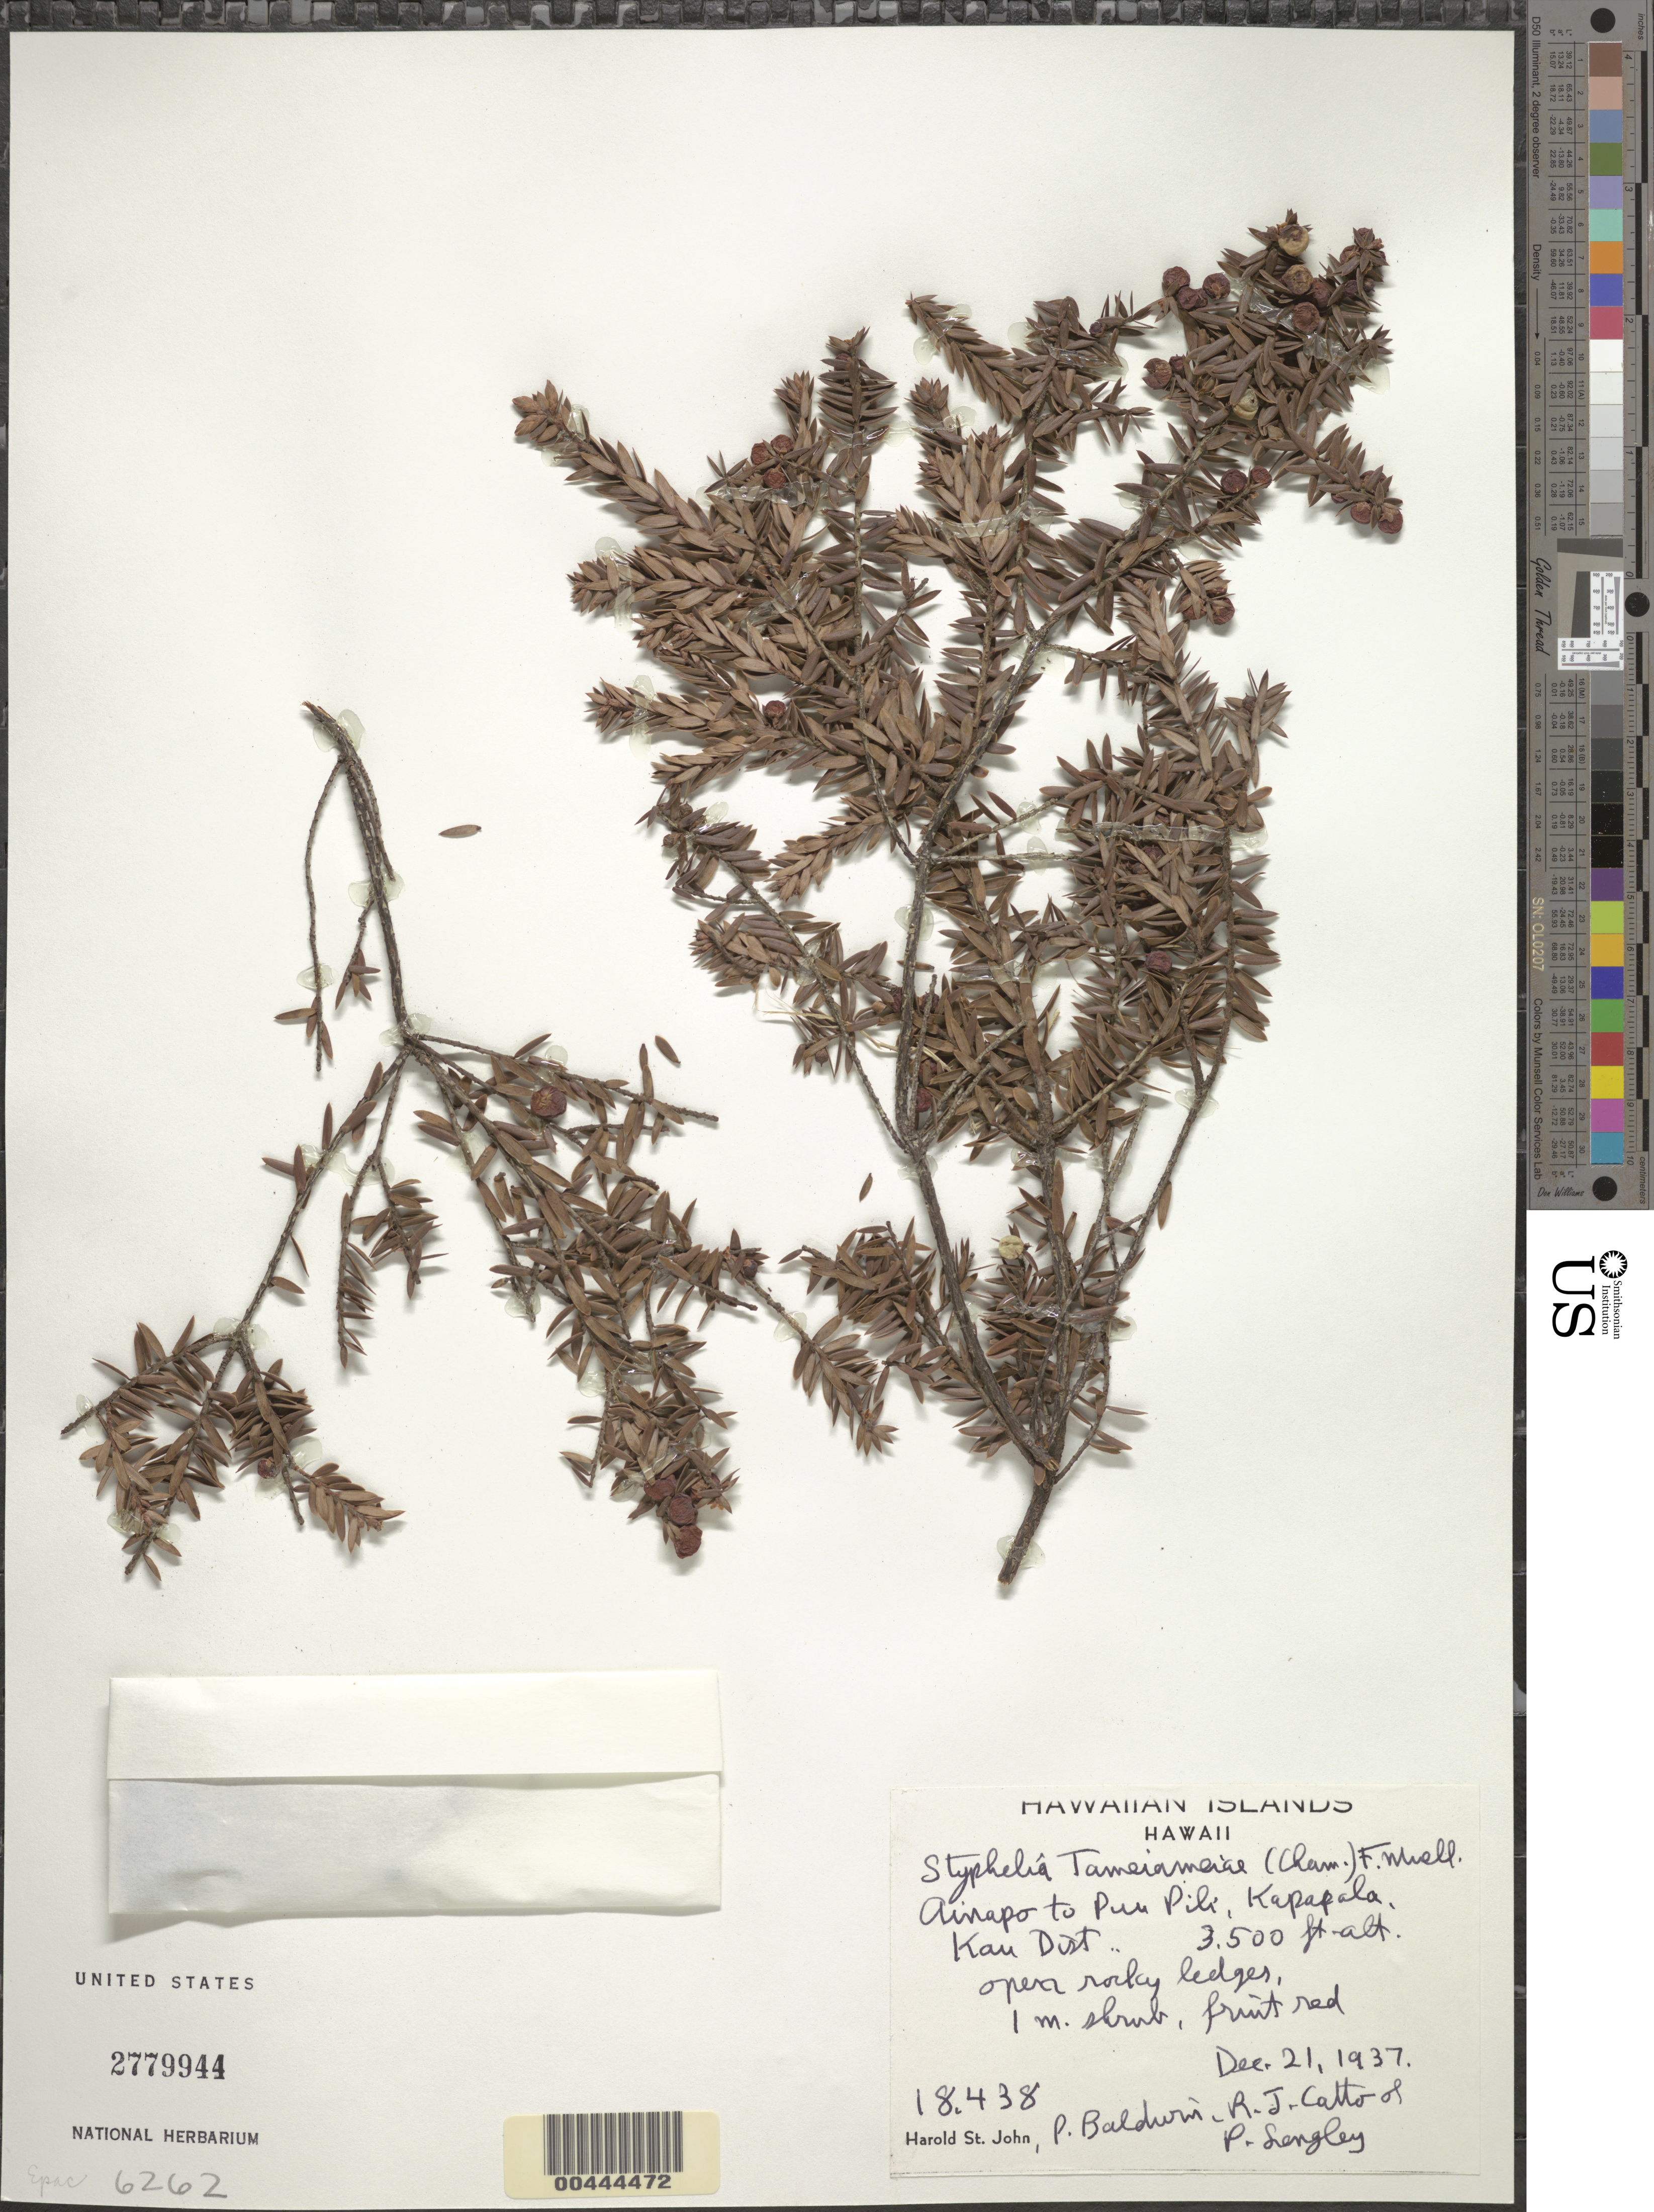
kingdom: Plantae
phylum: Tracheophyta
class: Magnoliopsida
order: Ericales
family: Ericaceae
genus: Leptecophylla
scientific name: Leptecophylla tameiameiae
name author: (Cham. & Schltdl.) C.M. Weiller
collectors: H. St. John, P. Baldwin, R. Catto & P. Langley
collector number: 18438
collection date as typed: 21 Dec 1937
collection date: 1937-12-21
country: United States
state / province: Hawaii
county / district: Hawaii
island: Hawaii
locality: Ainapo to Puu Pili, Kapapala, Kau District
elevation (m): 1067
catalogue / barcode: US 2779944